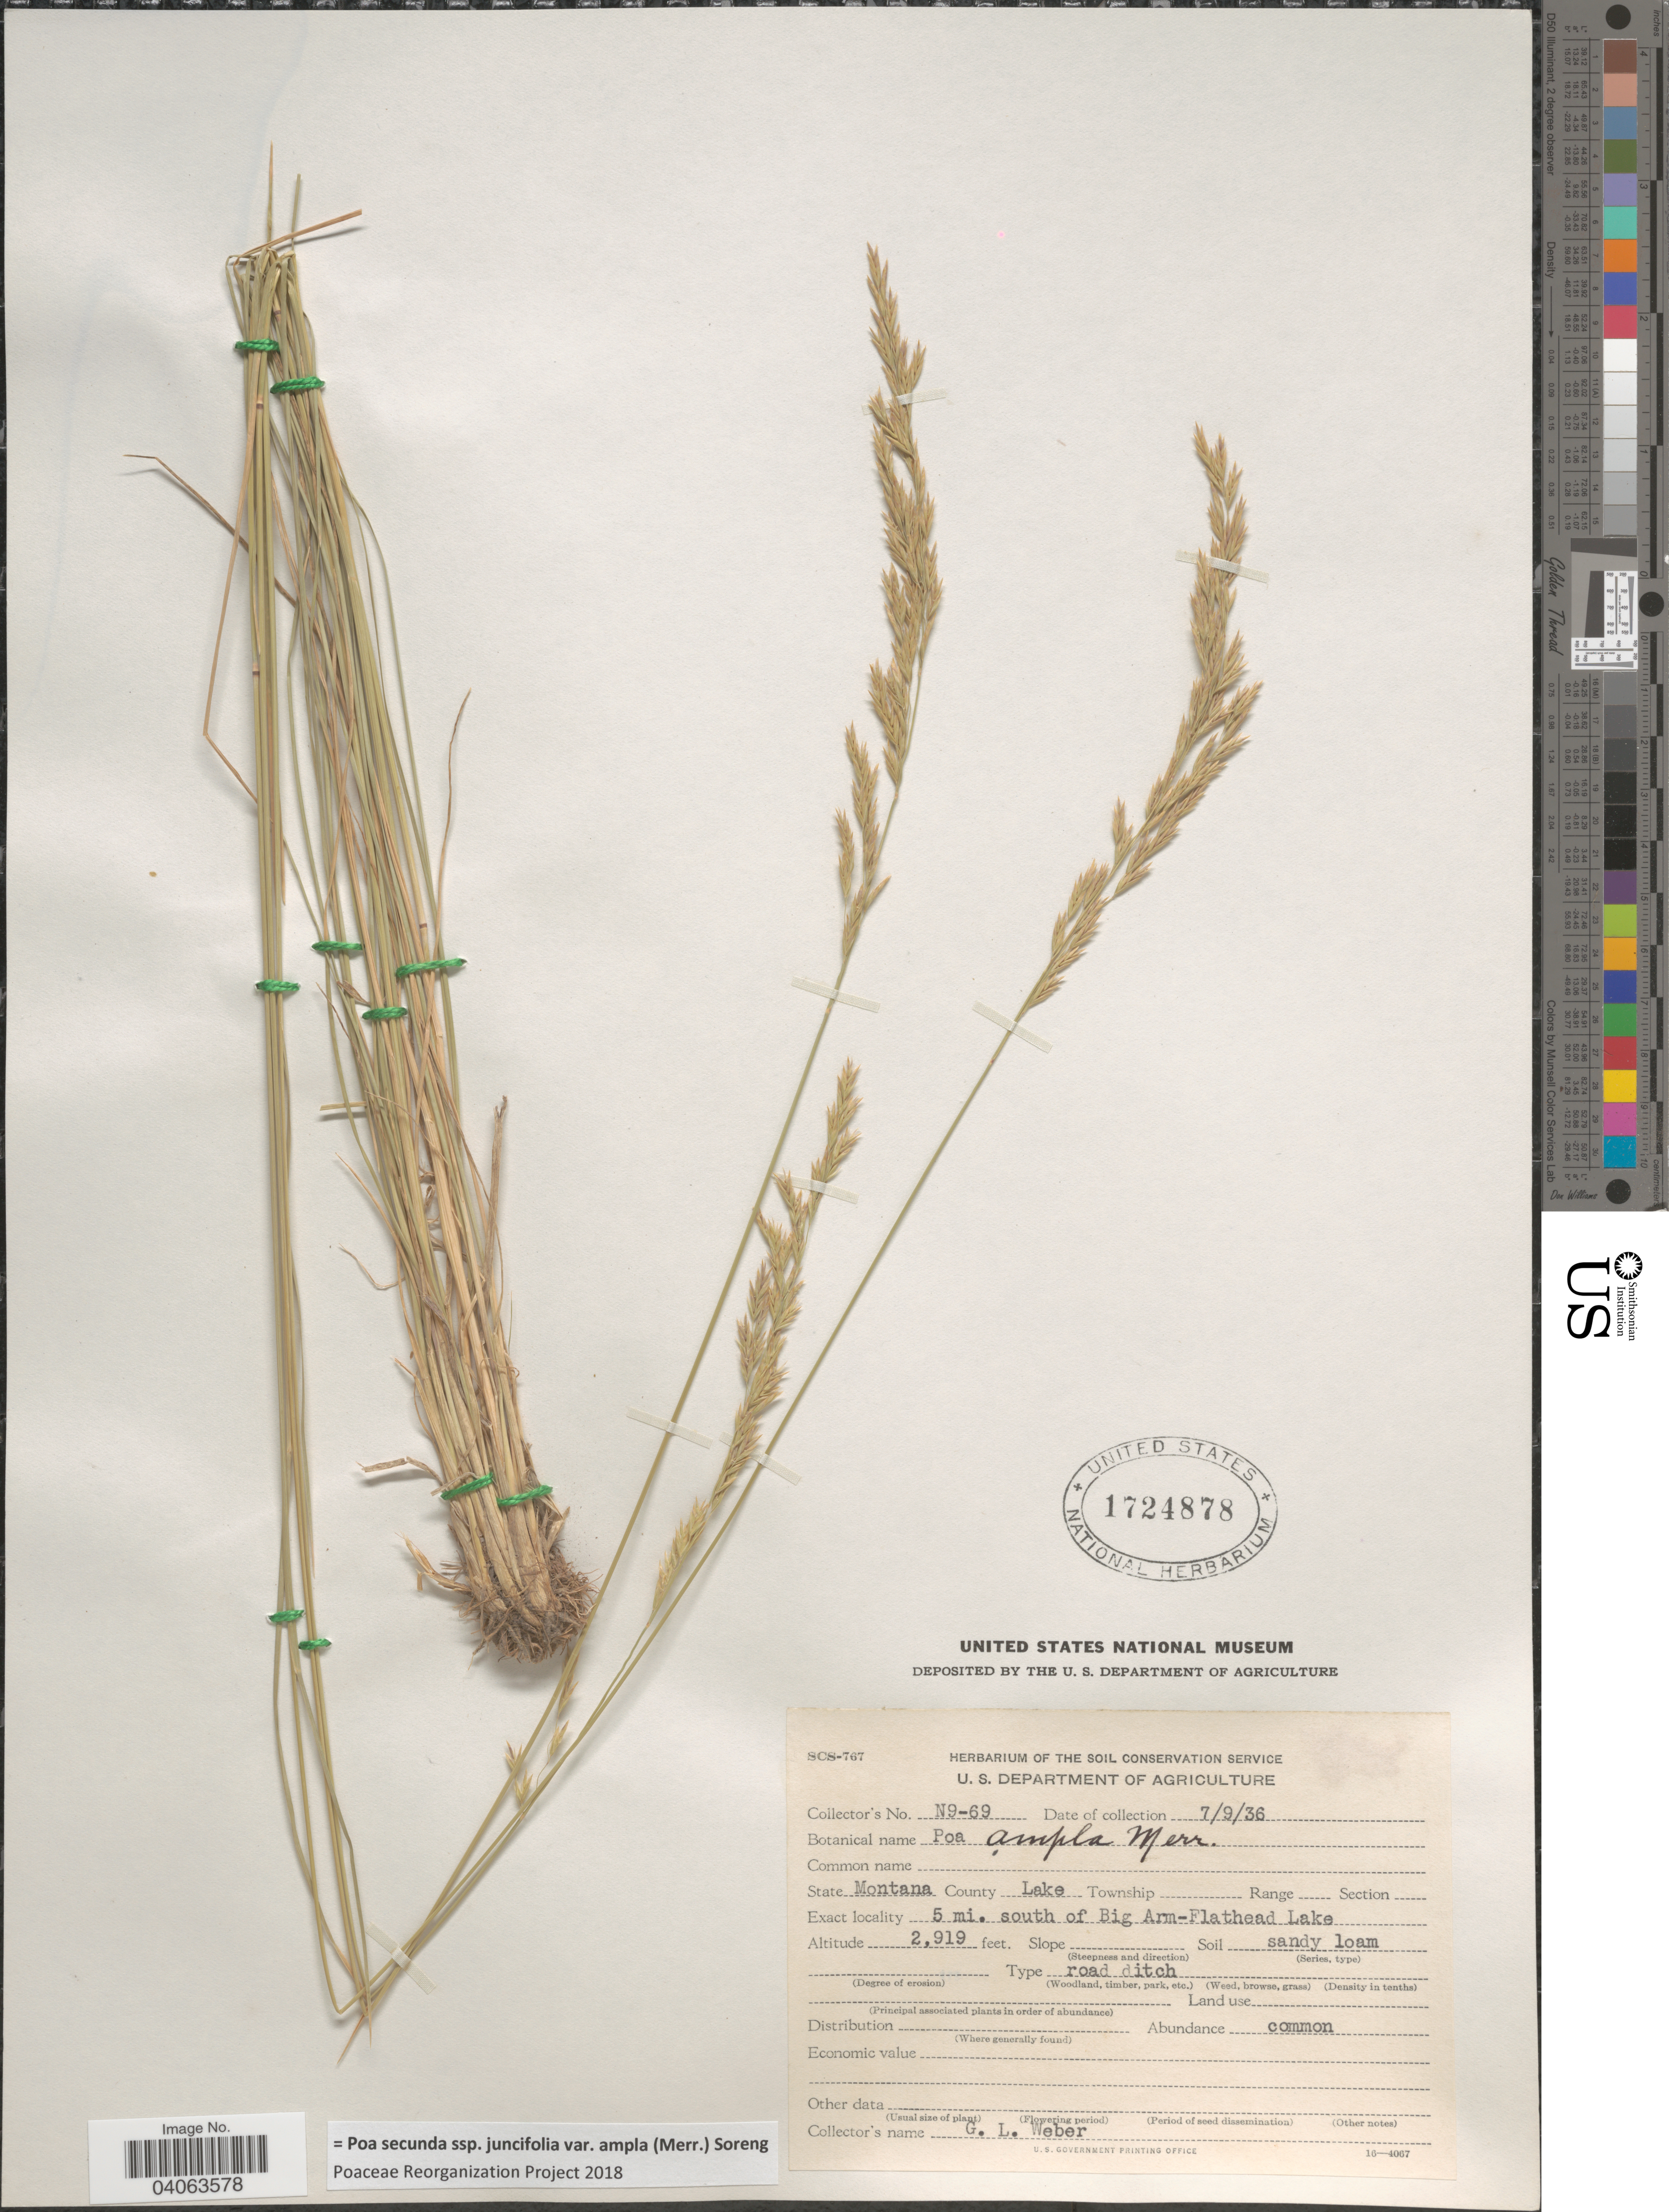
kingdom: Plantae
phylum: Tracheophyta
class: Liliopsida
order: Poales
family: Poaceae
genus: Poa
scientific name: Poa secunda subsp. juncifolia var. ampla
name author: (Merr.) Soreng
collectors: G. Weber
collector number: N9-69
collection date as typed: Transcribed d/m/y: 9/7/36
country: United States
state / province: Montana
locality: County Lake. 5 mi. south of Big Arm-Flathead Lake.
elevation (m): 890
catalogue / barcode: US 1724878